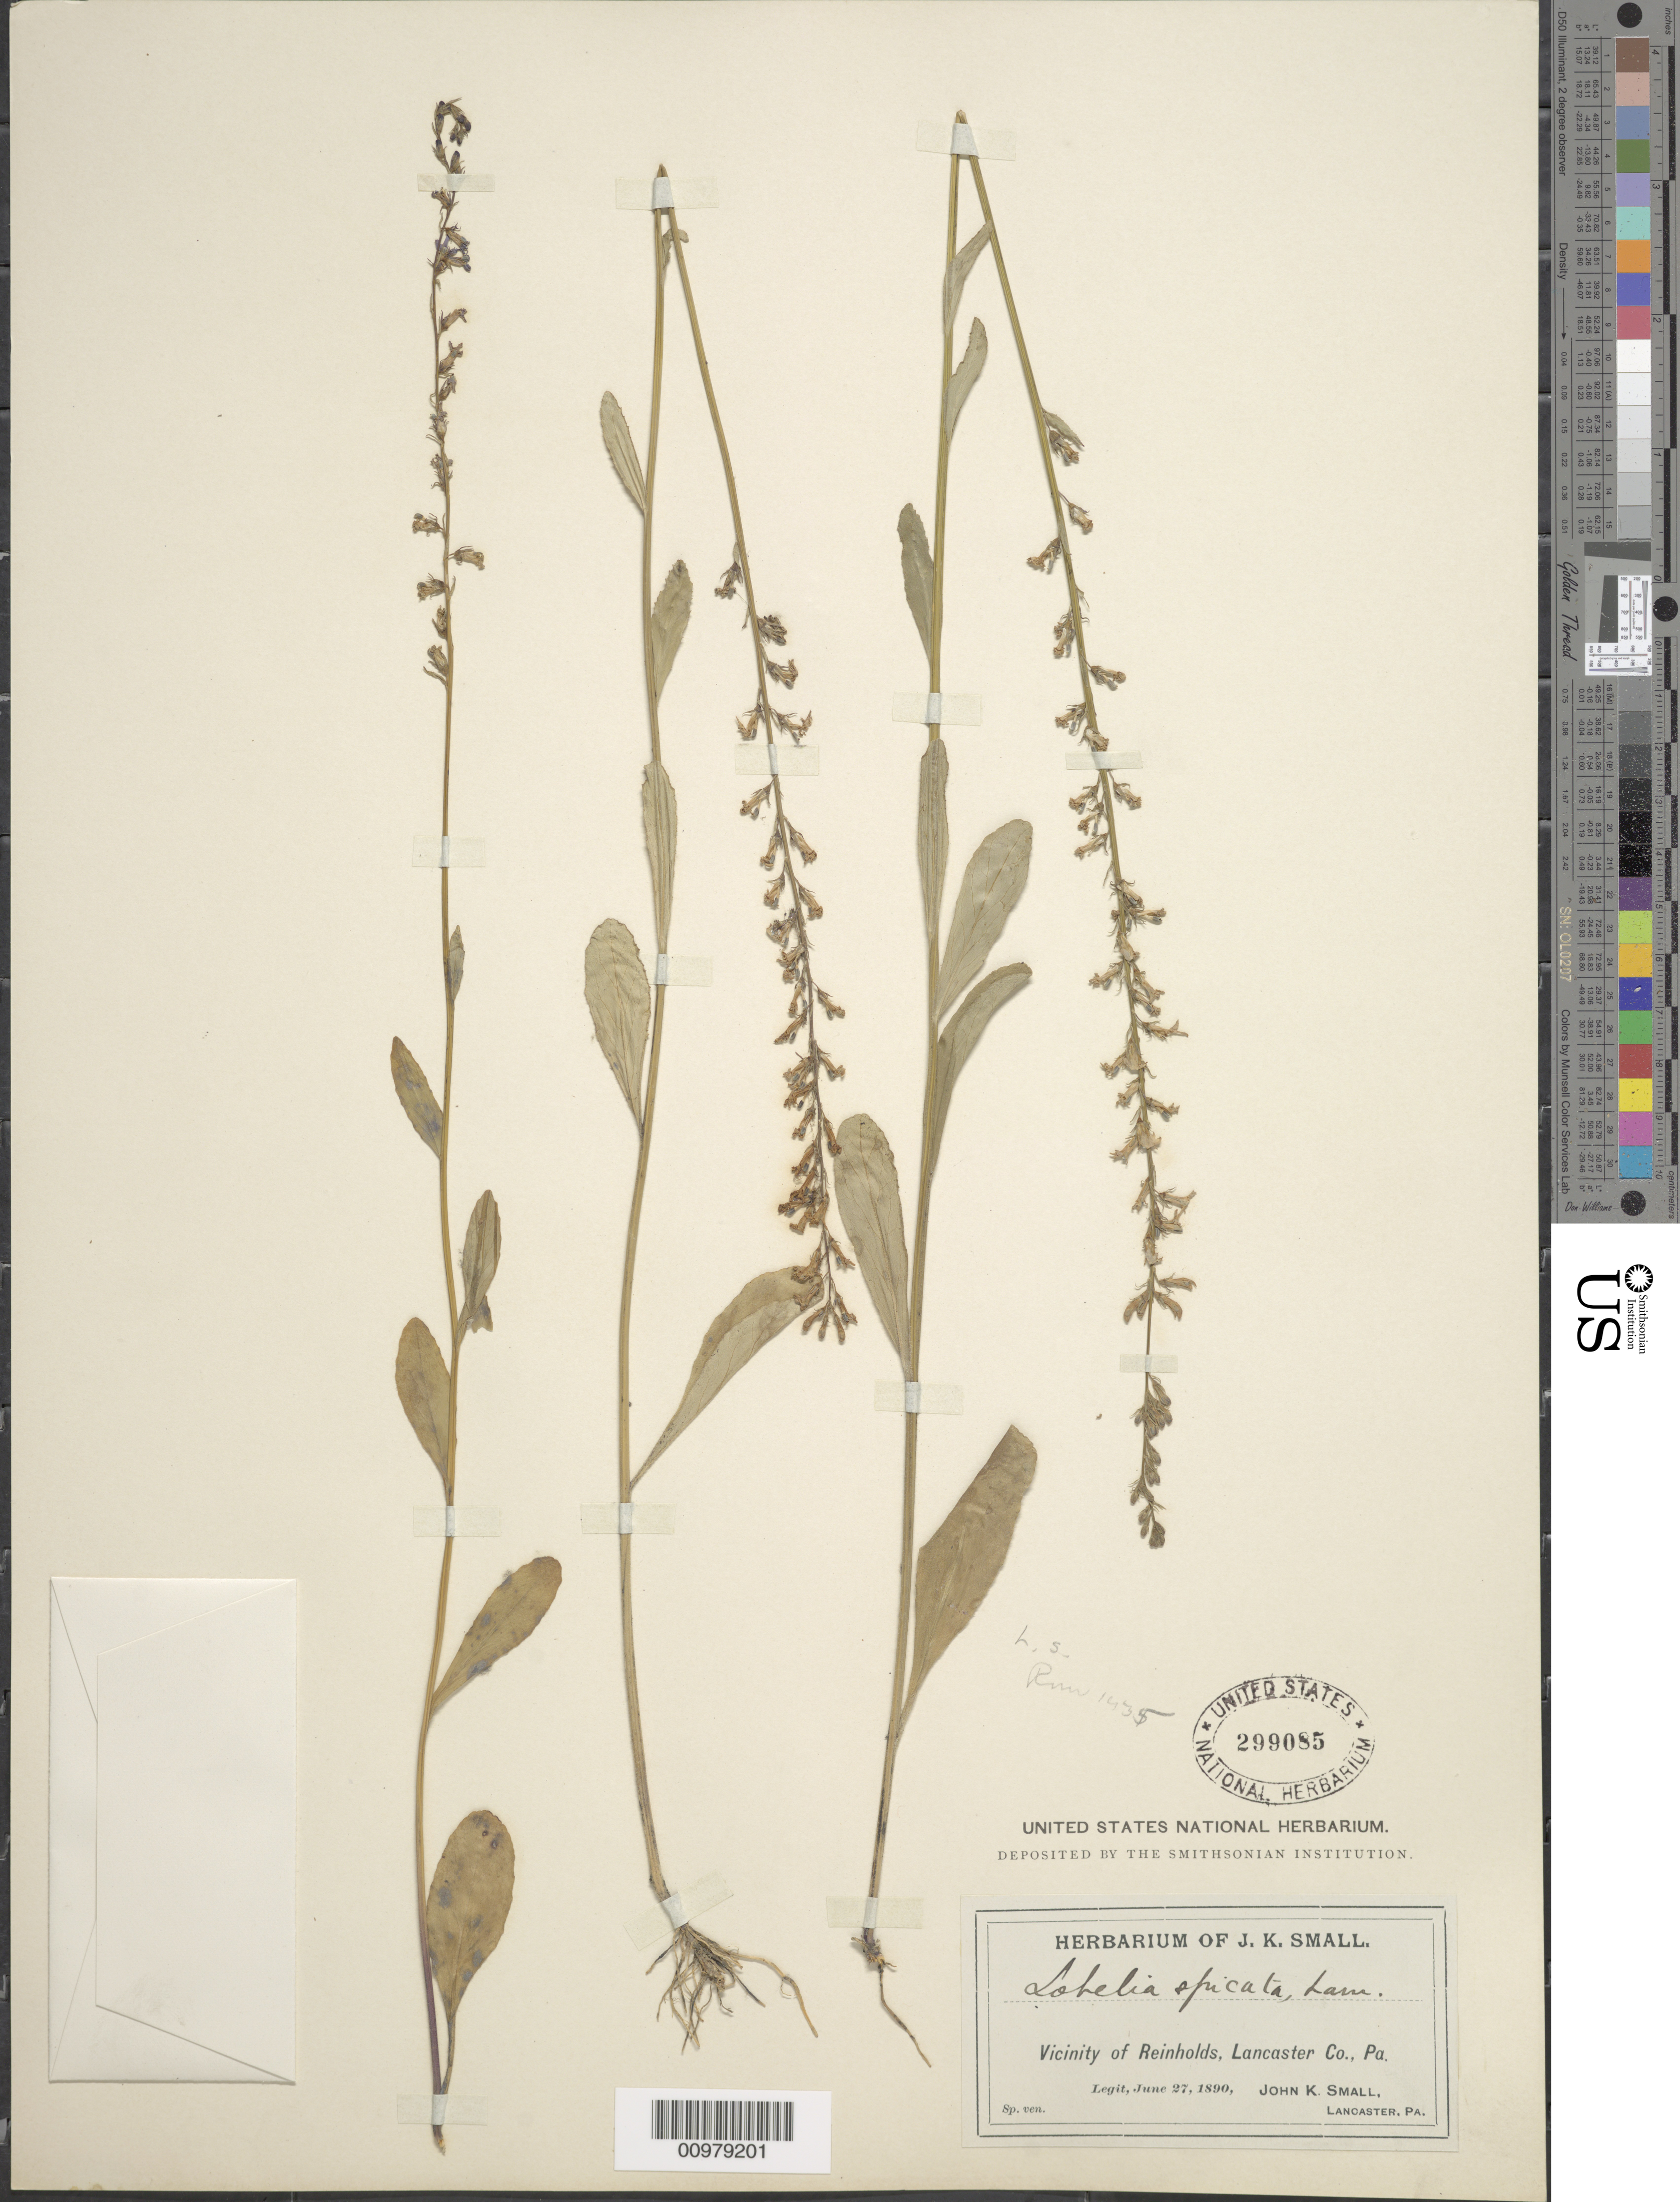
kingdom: Plantae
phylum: Tracheophyta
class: Magnoliopsida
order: Asterales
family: Campanulaceae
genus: Lobelia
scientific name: Lobelia spicata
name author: Lam.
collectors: J. K. Small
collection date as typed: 27 Jun 1890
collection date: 1890-06-27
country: United States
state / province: Pennsylvania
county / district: Lancaster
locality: Reinholds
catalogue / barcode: US 299085